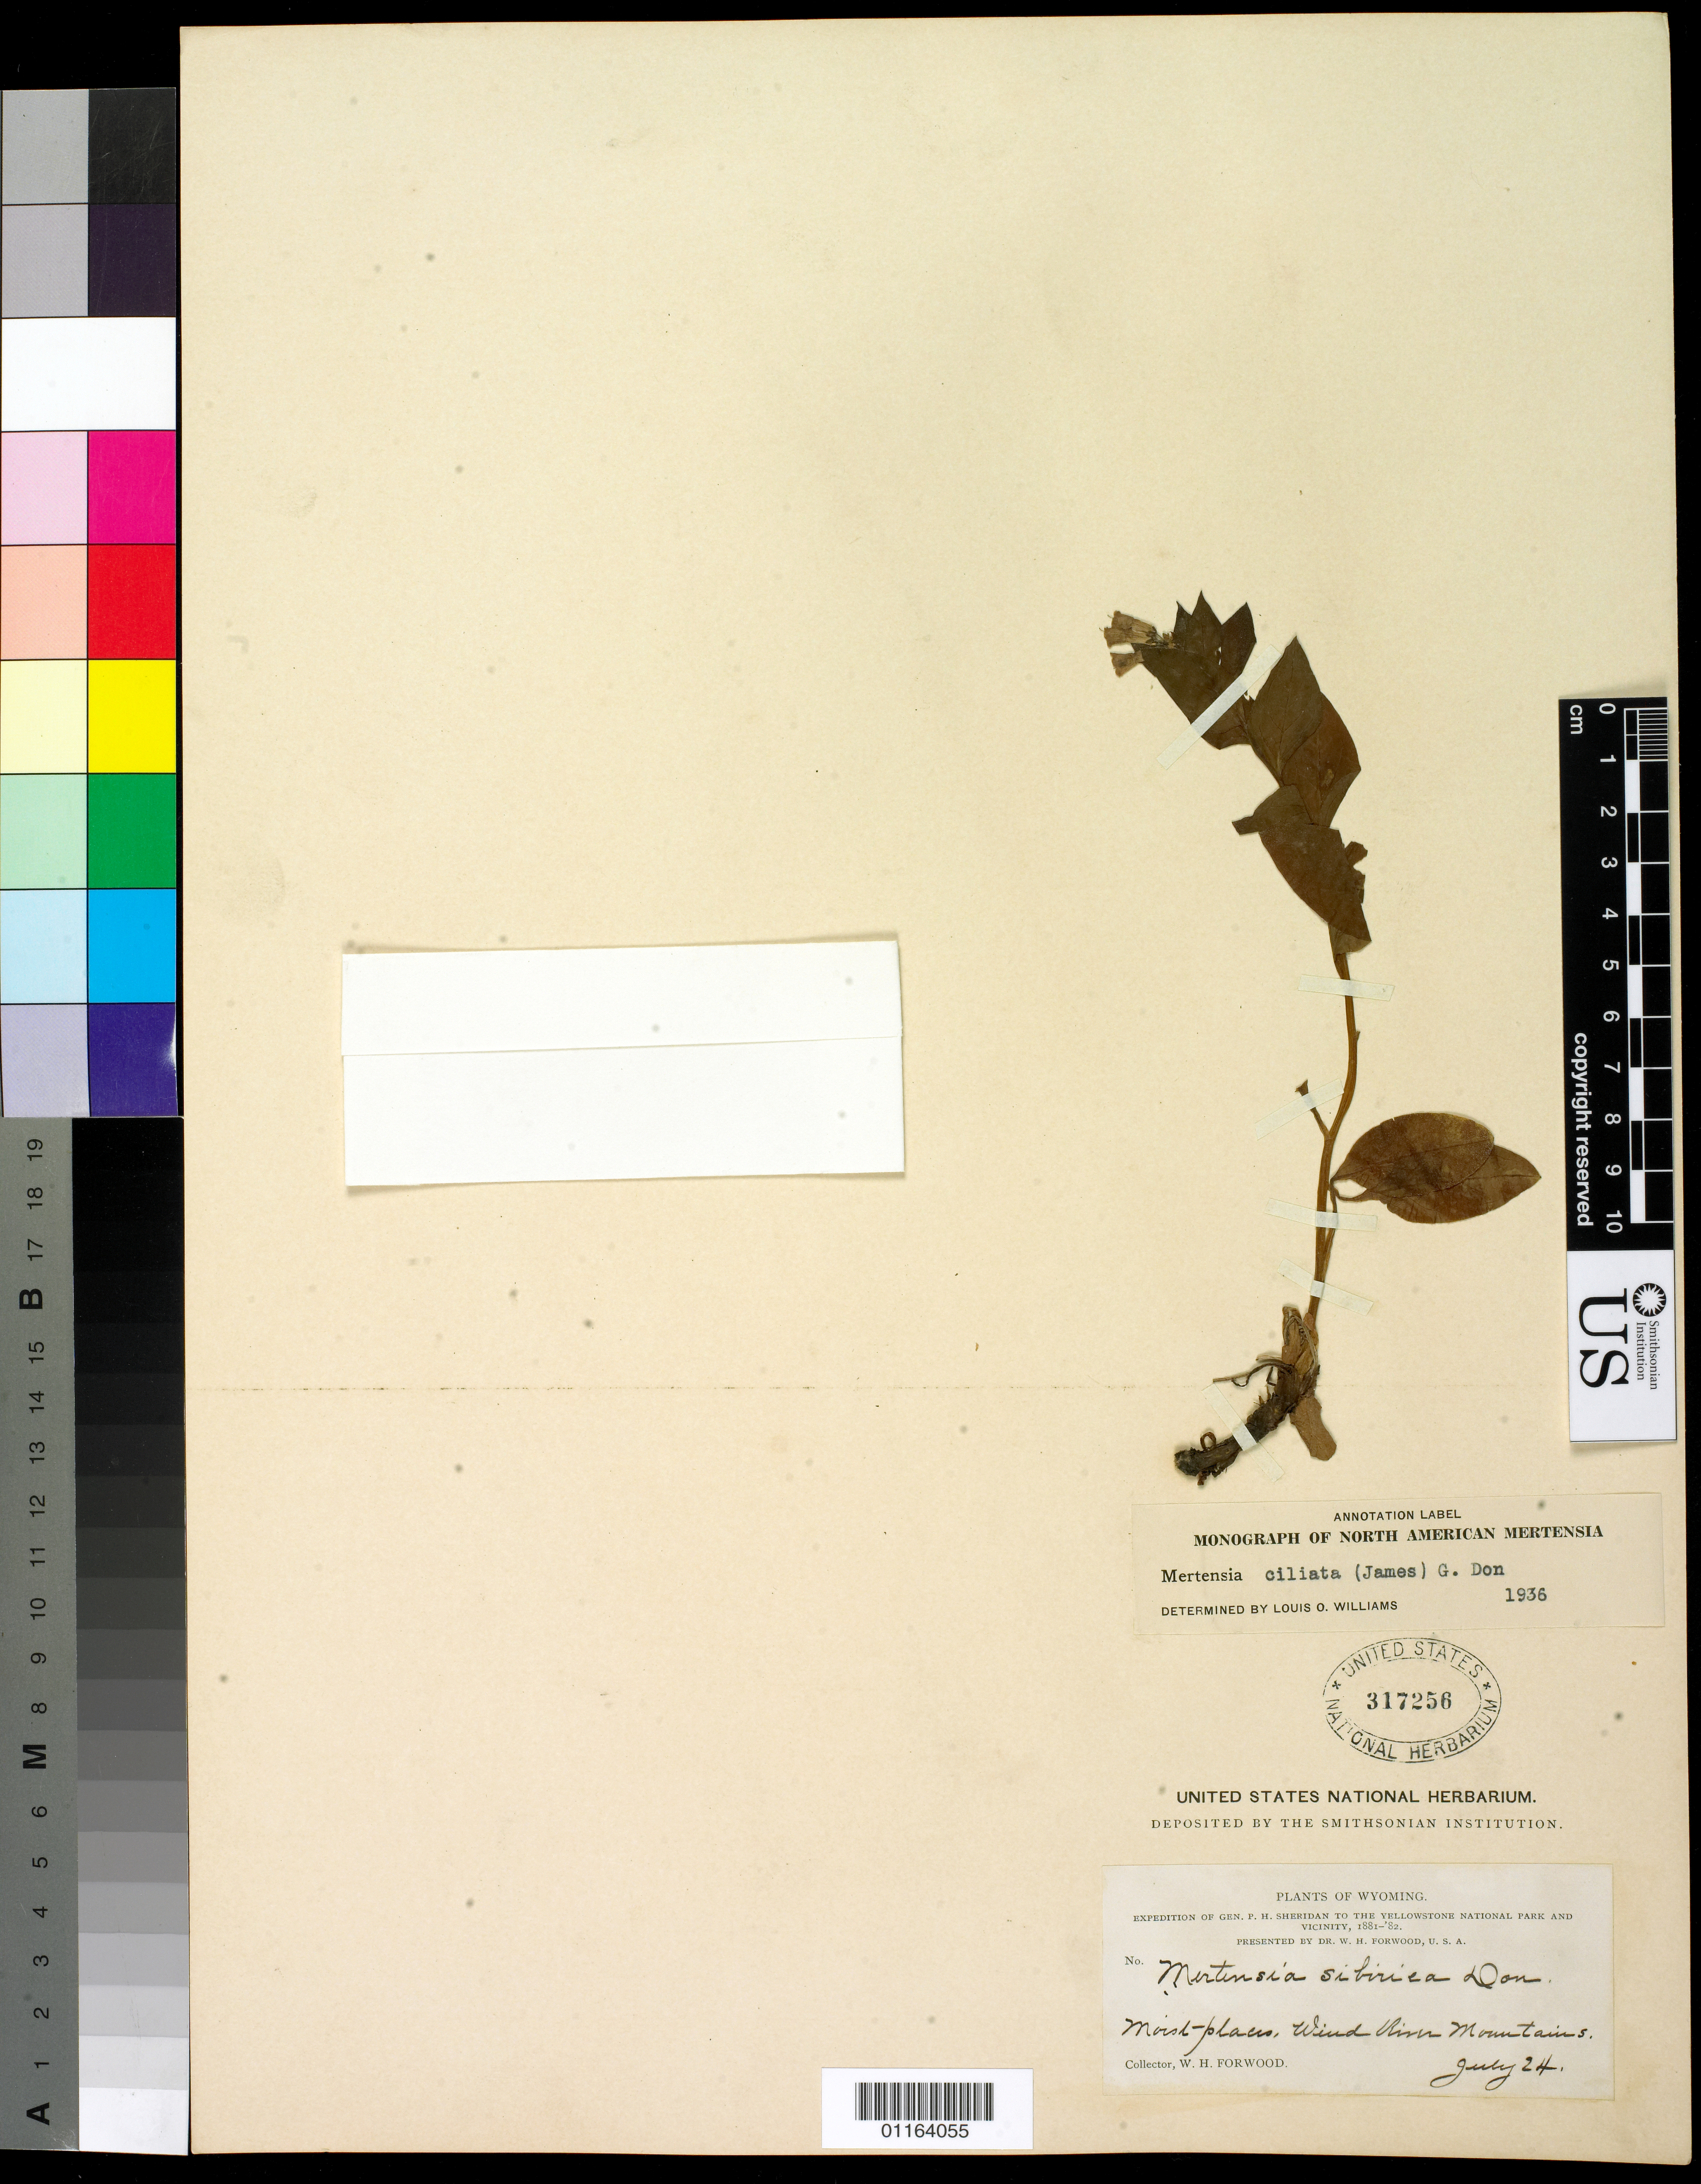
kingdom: Plantae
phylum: Tracheophyta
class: Magnoliopsida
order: Boraginales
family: Boraginaceae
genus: Mertensia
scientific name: Mertensia ciliata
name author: (James) G. Don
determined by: Williams, Louis O.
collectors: W. Forwood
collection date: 1881-07-24 or 1882-07-24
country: United States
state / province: Wyoming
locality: Wind River Mountains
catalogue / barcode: US 317256